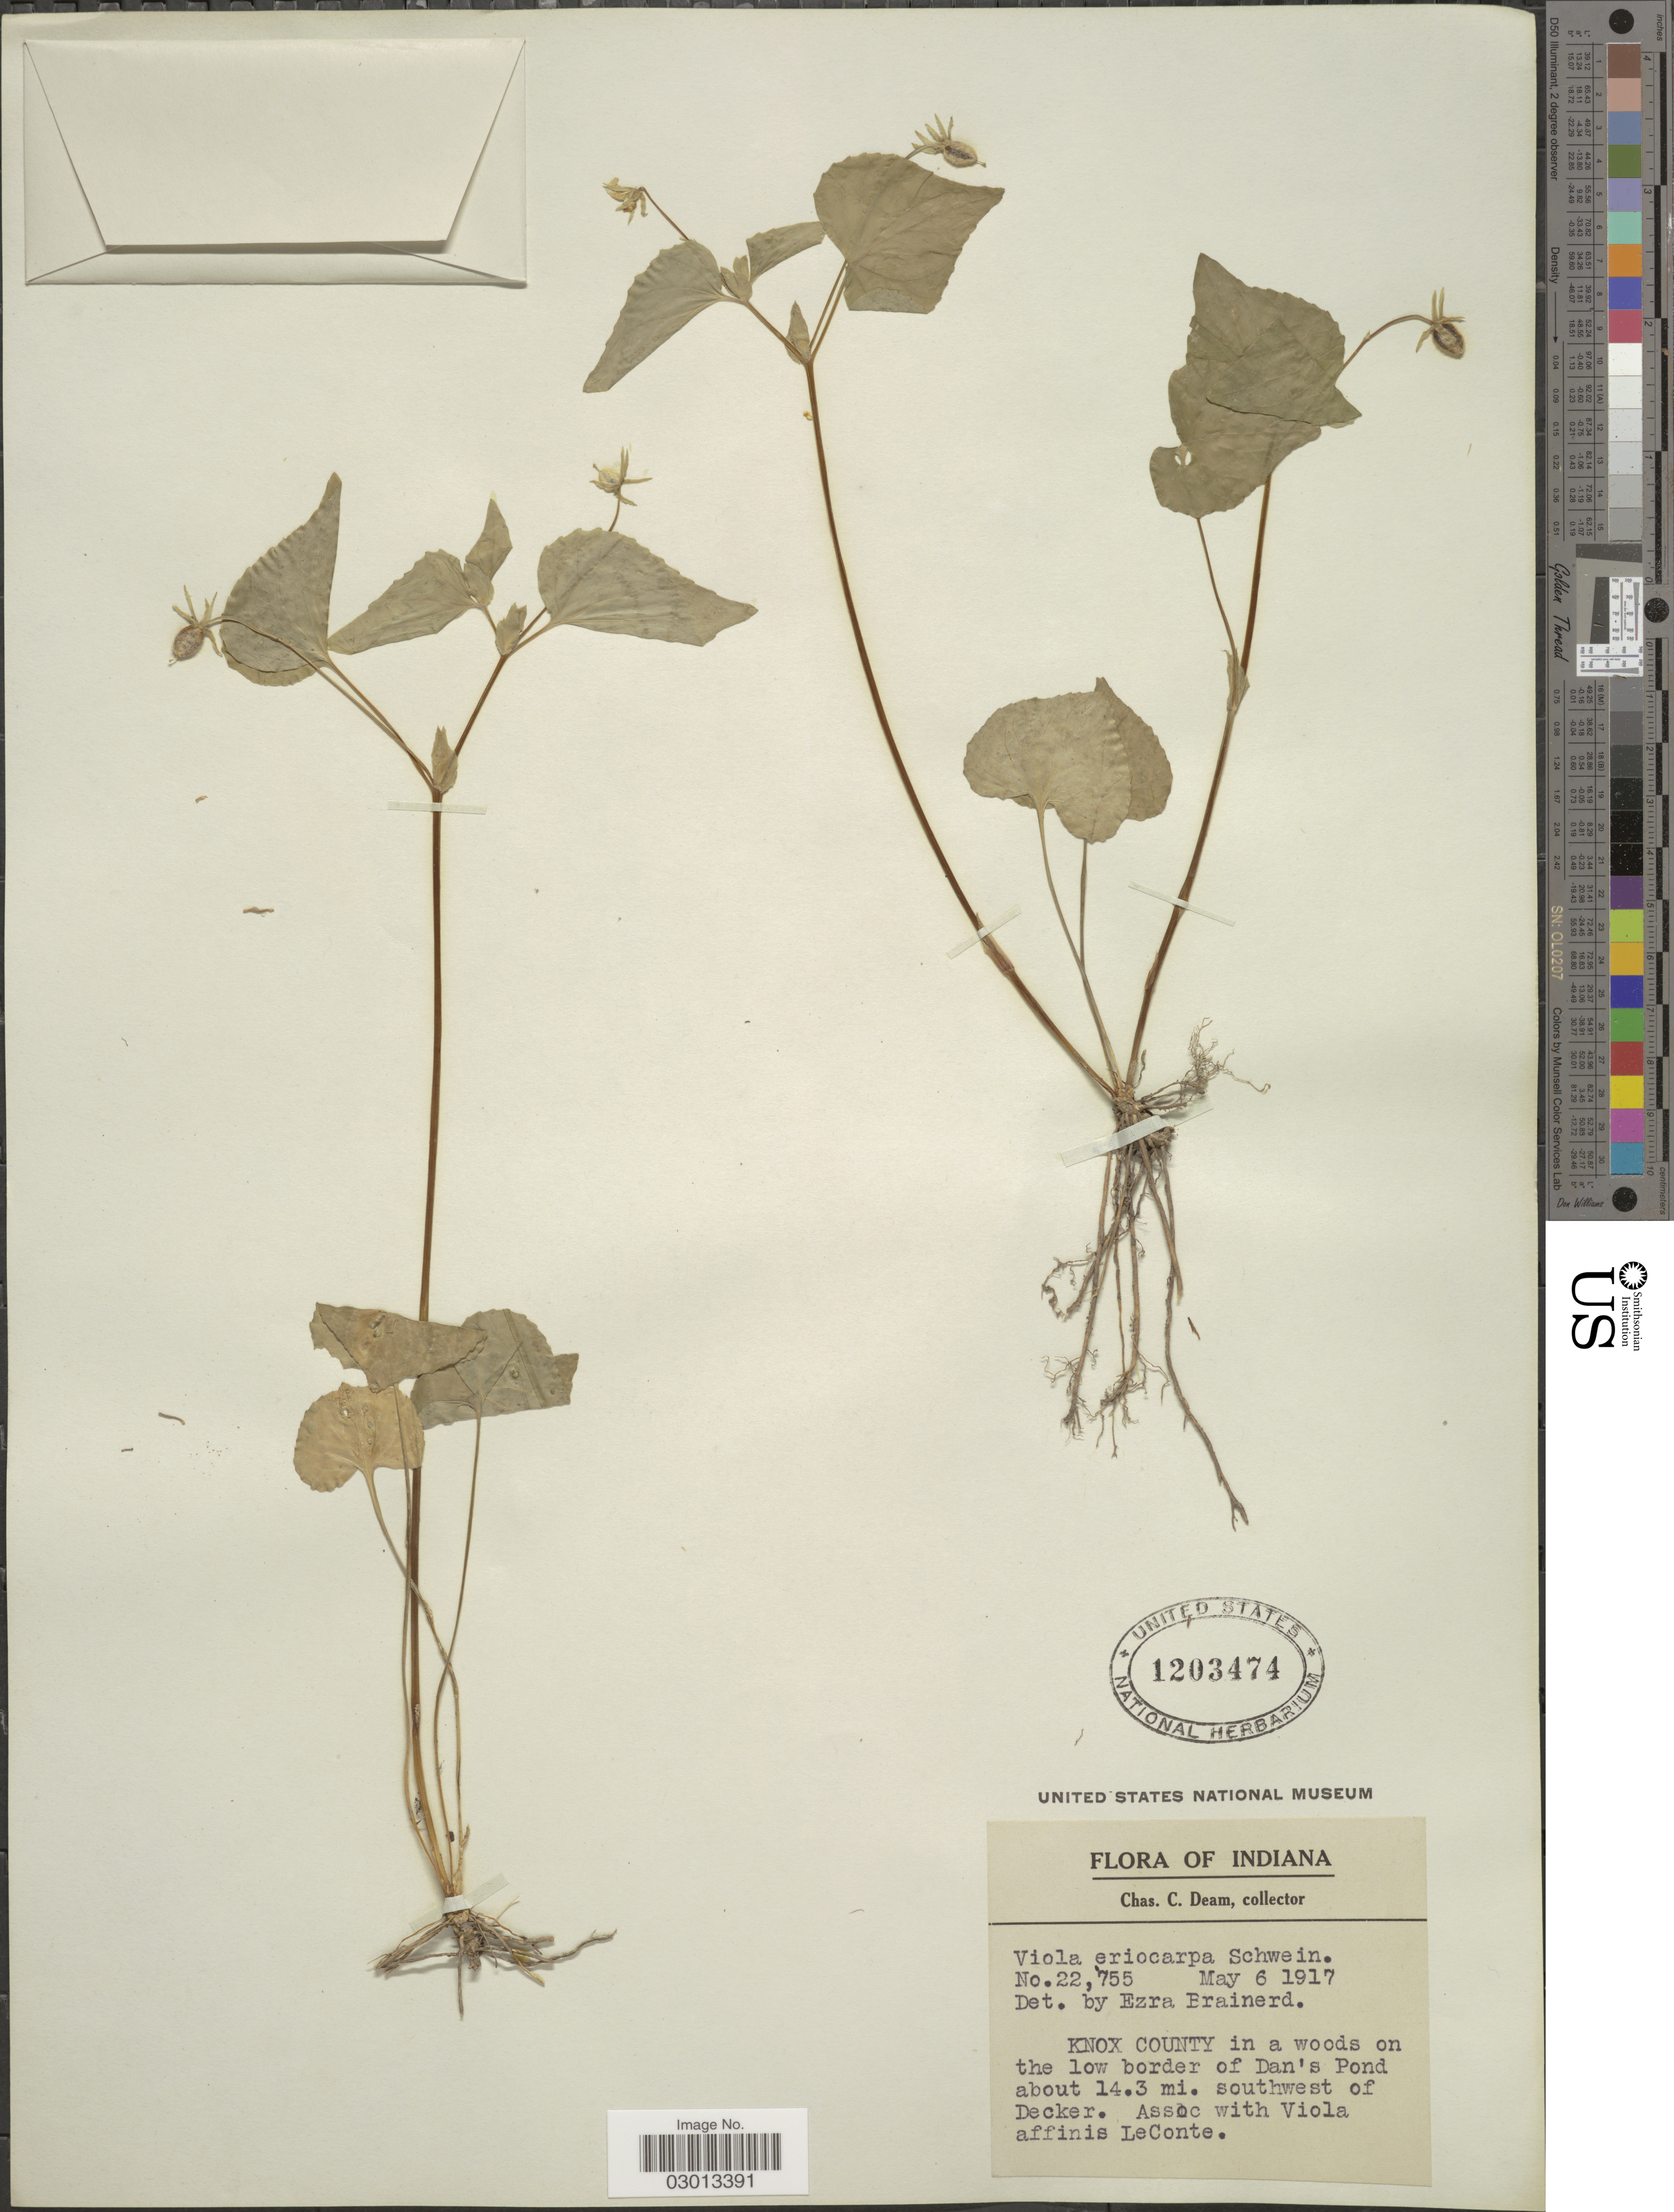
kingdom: Plantae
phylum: Tracheophyta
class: Magnoliopsida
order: Malpighiales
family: Violaceae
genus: Viola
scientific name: Viola pensylvanica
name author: Michx.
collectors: C. C. Deam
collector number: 22755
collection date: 1917-05-06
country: United States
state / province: Indiana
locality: Knox County in a woods on the low border of Dan's Pond about 14.3 mi. southwest of Decker.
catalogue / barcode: US 1203474